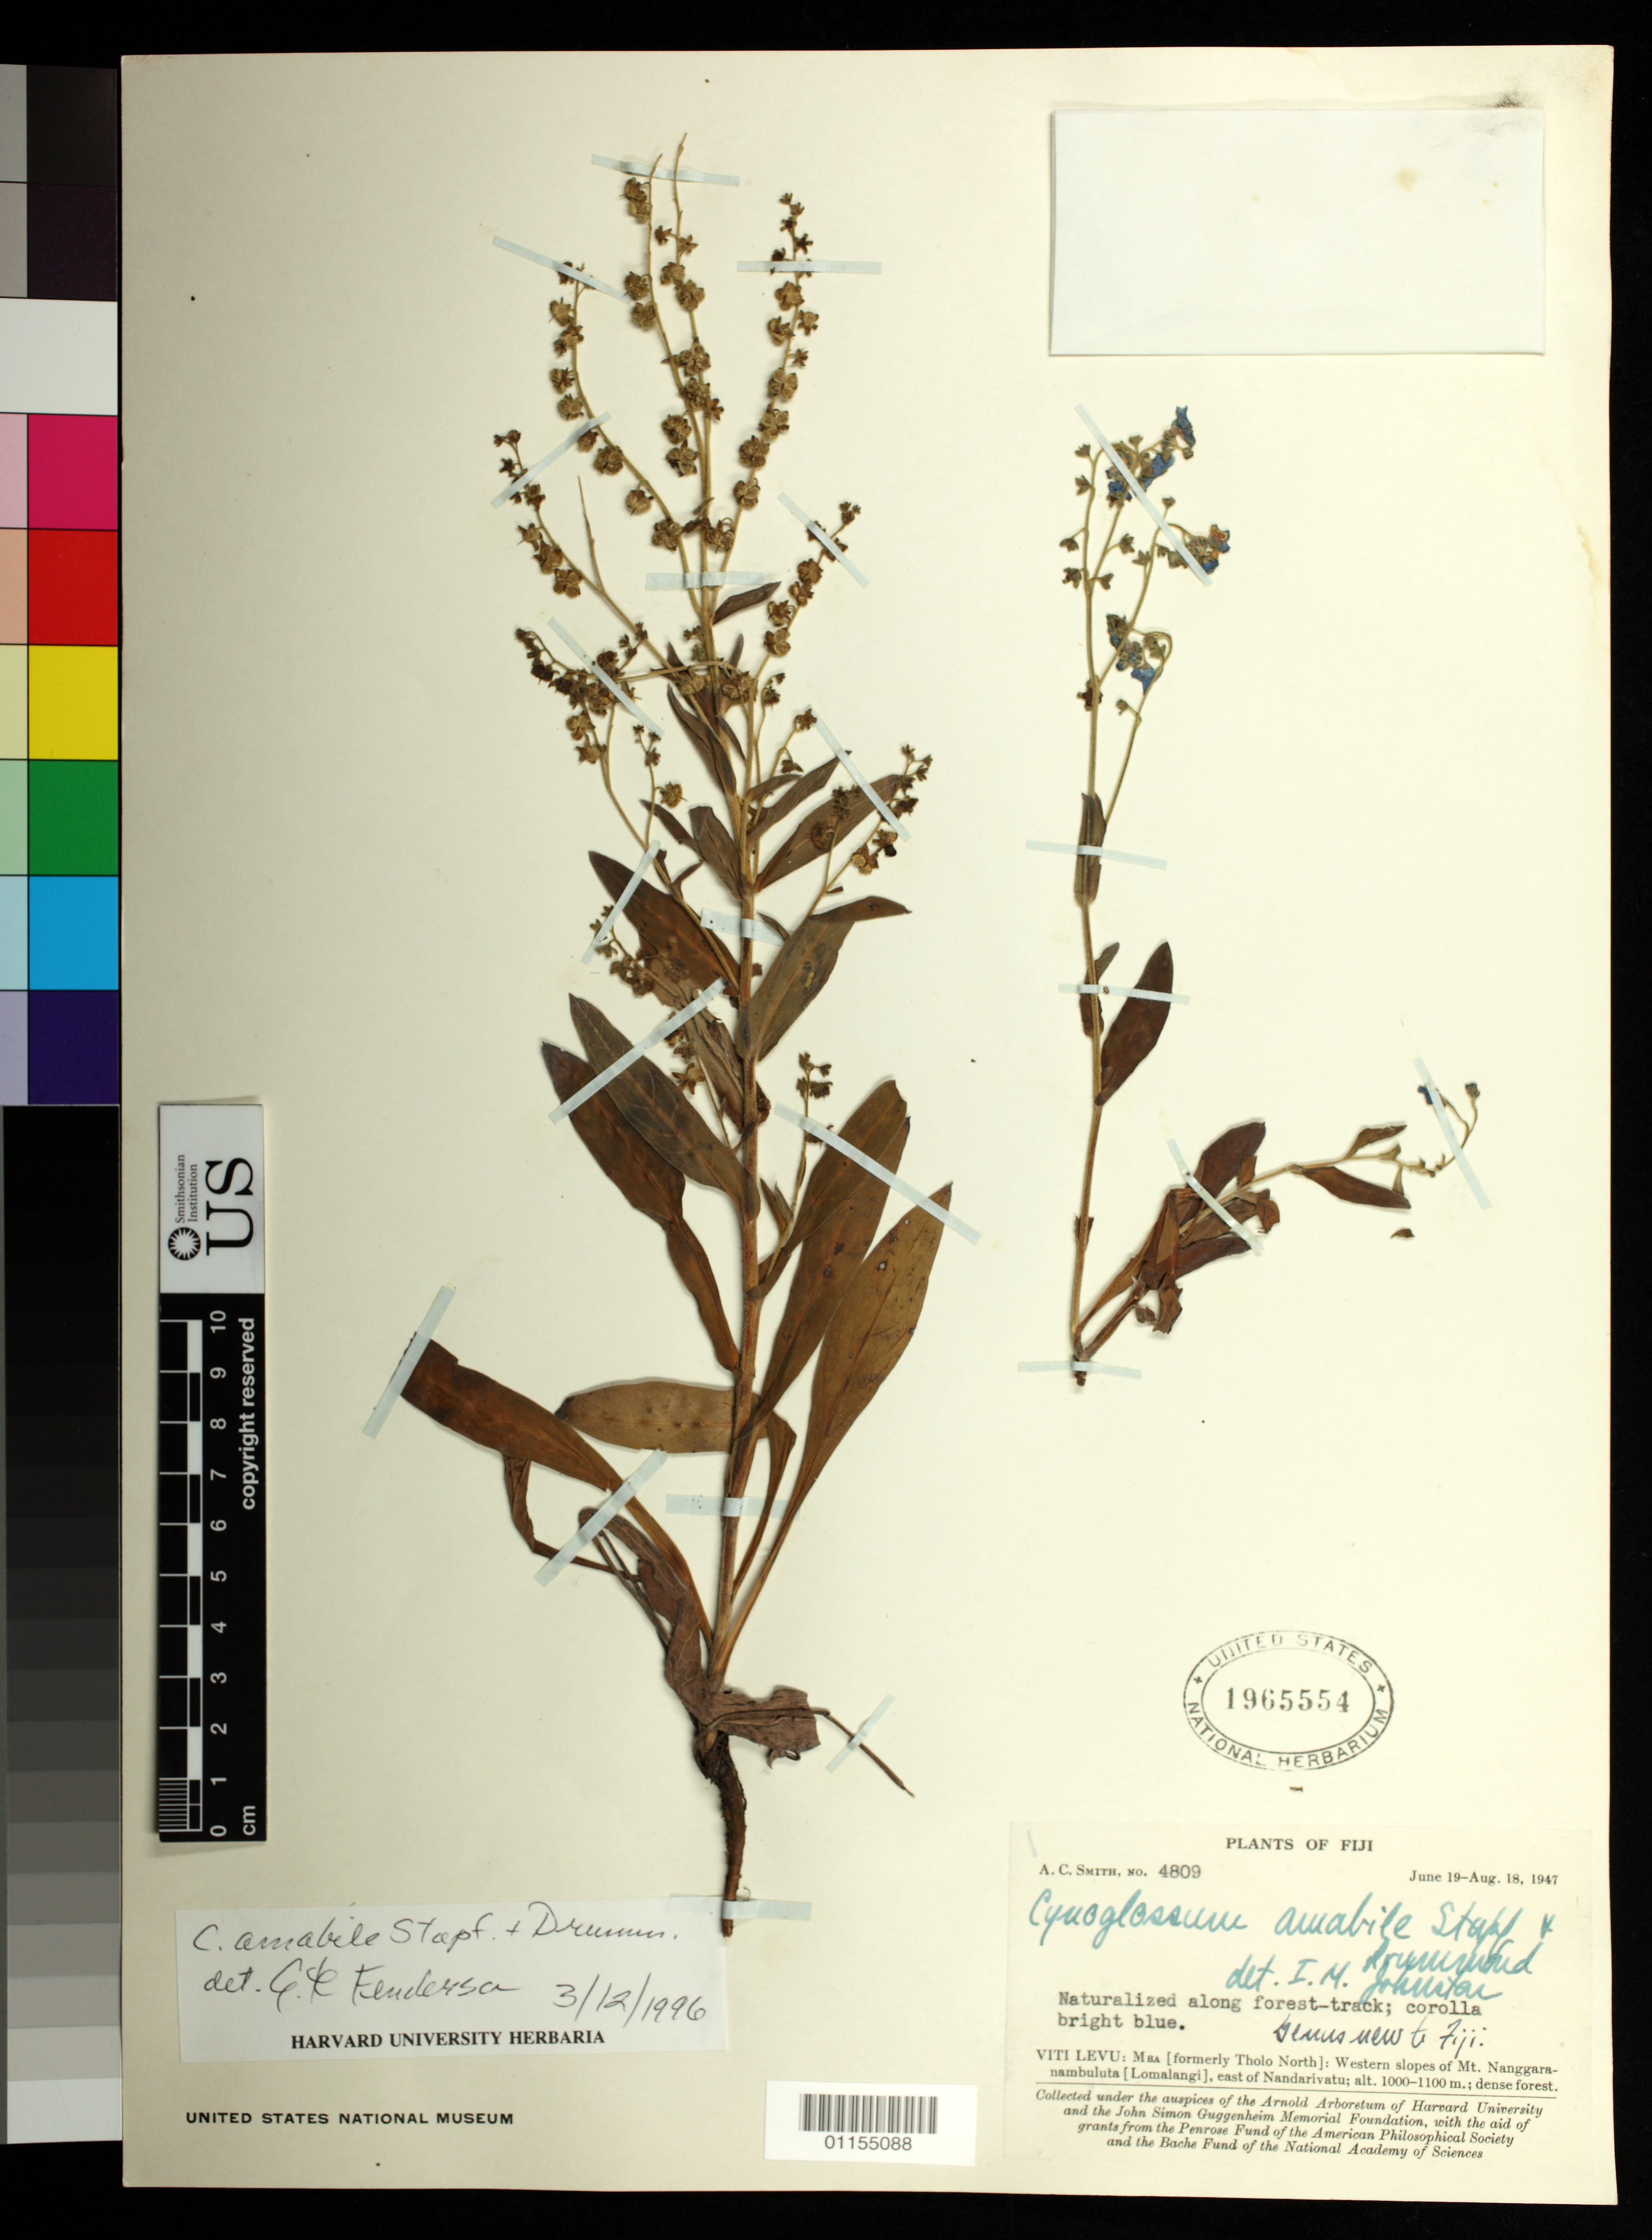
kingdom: Plantae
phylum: Tracheophyta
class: Magnoliopsida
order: Boraginales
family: Boraginaceae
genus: Cynoglossum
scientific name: Cynoglossum amabile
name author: Stapf & J.R. Drumm.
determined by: Johnston, I. M.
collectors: A. C. Smith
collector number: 4809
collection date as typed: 19 Jun 1947 to 18 Aug 1947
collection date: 1947-06-19/1947-08-18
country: Fiji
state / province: Western Division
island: Viti Levu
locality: Mba Prov. (formerly tholo north), western slopes of mt nanggaranambuluta (lomalangi), e of nandarivatu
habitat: dense forest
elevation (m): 1000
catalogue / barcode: US 1965554